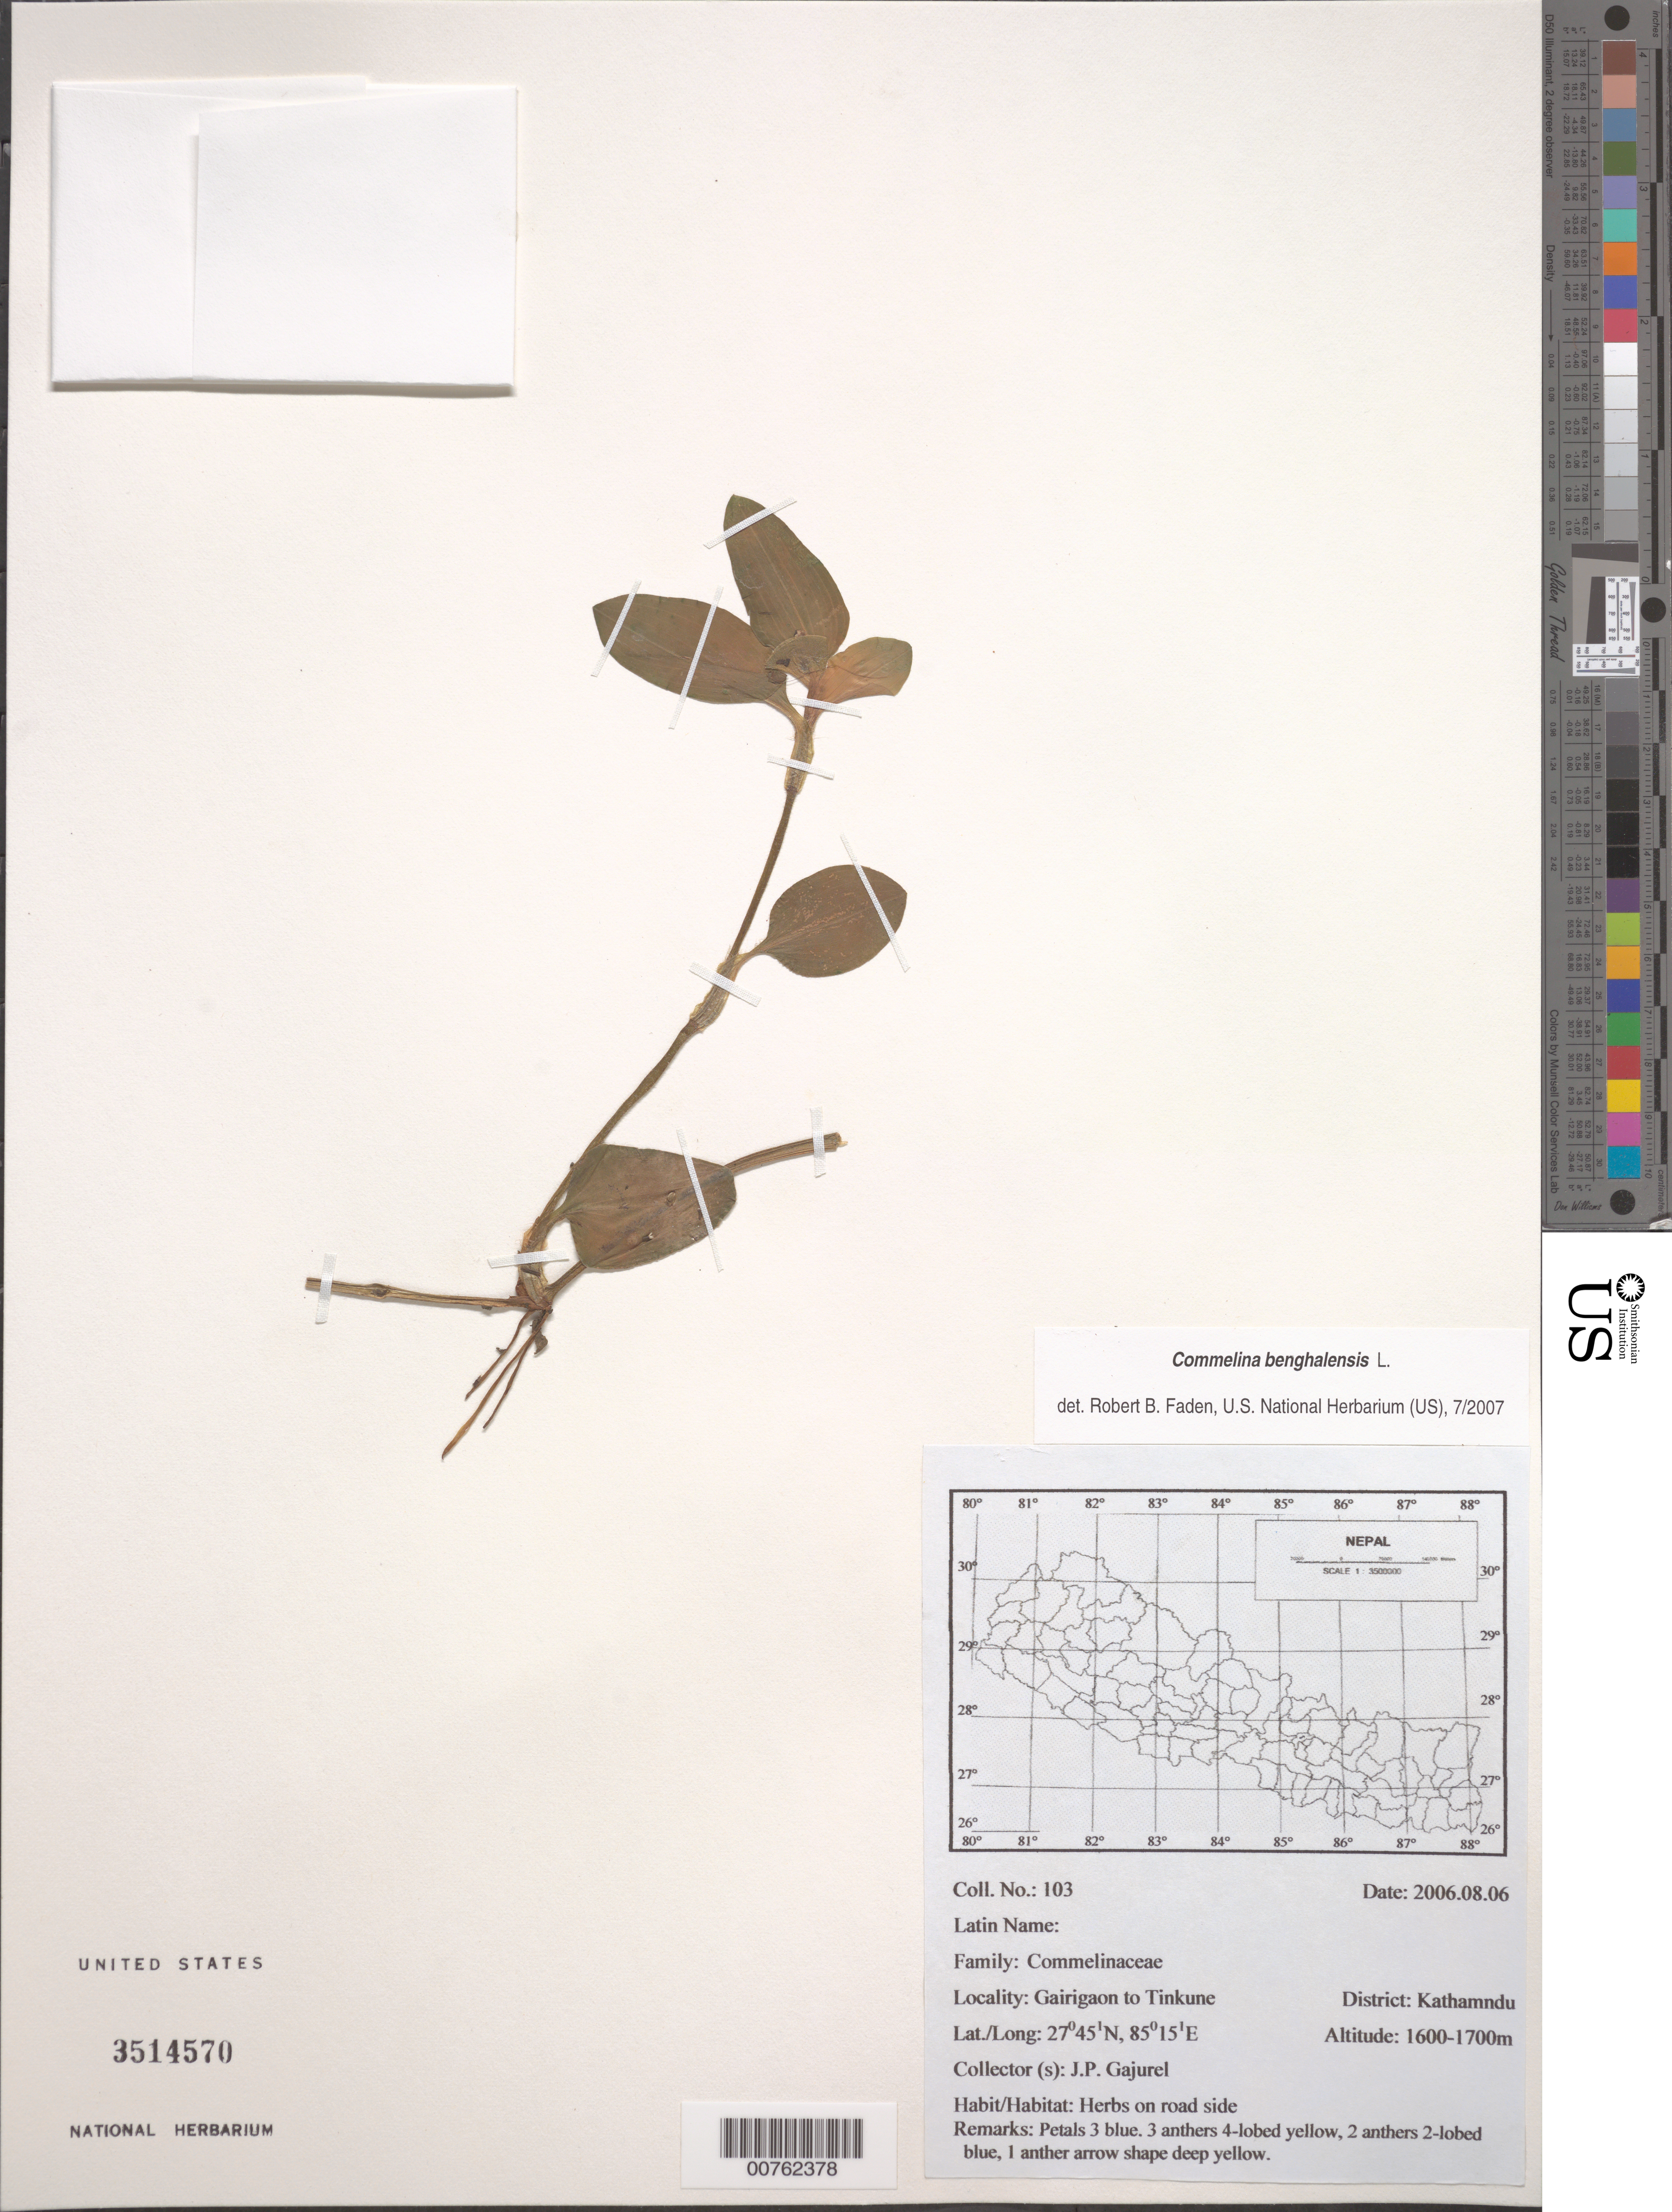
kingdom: Plantae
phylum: Tracheophyta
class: Liliopsida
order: Commelinales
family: Commelinaceae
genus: Commelina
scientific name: Commelina benghalensis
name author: L.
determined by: Faden, Robert B., (US), Smithsonian Institution - National Museum of Natural History (UNITED STATES)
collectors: J. Gajurel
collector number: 103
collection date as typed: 06 Aug 2006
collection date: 2006-08-06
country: Nepal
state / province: Bagmati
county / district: Kathmandu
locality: Gairigaon to Tinkune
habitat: Herbs on road side.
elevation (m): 1600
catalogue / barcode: US 3514570